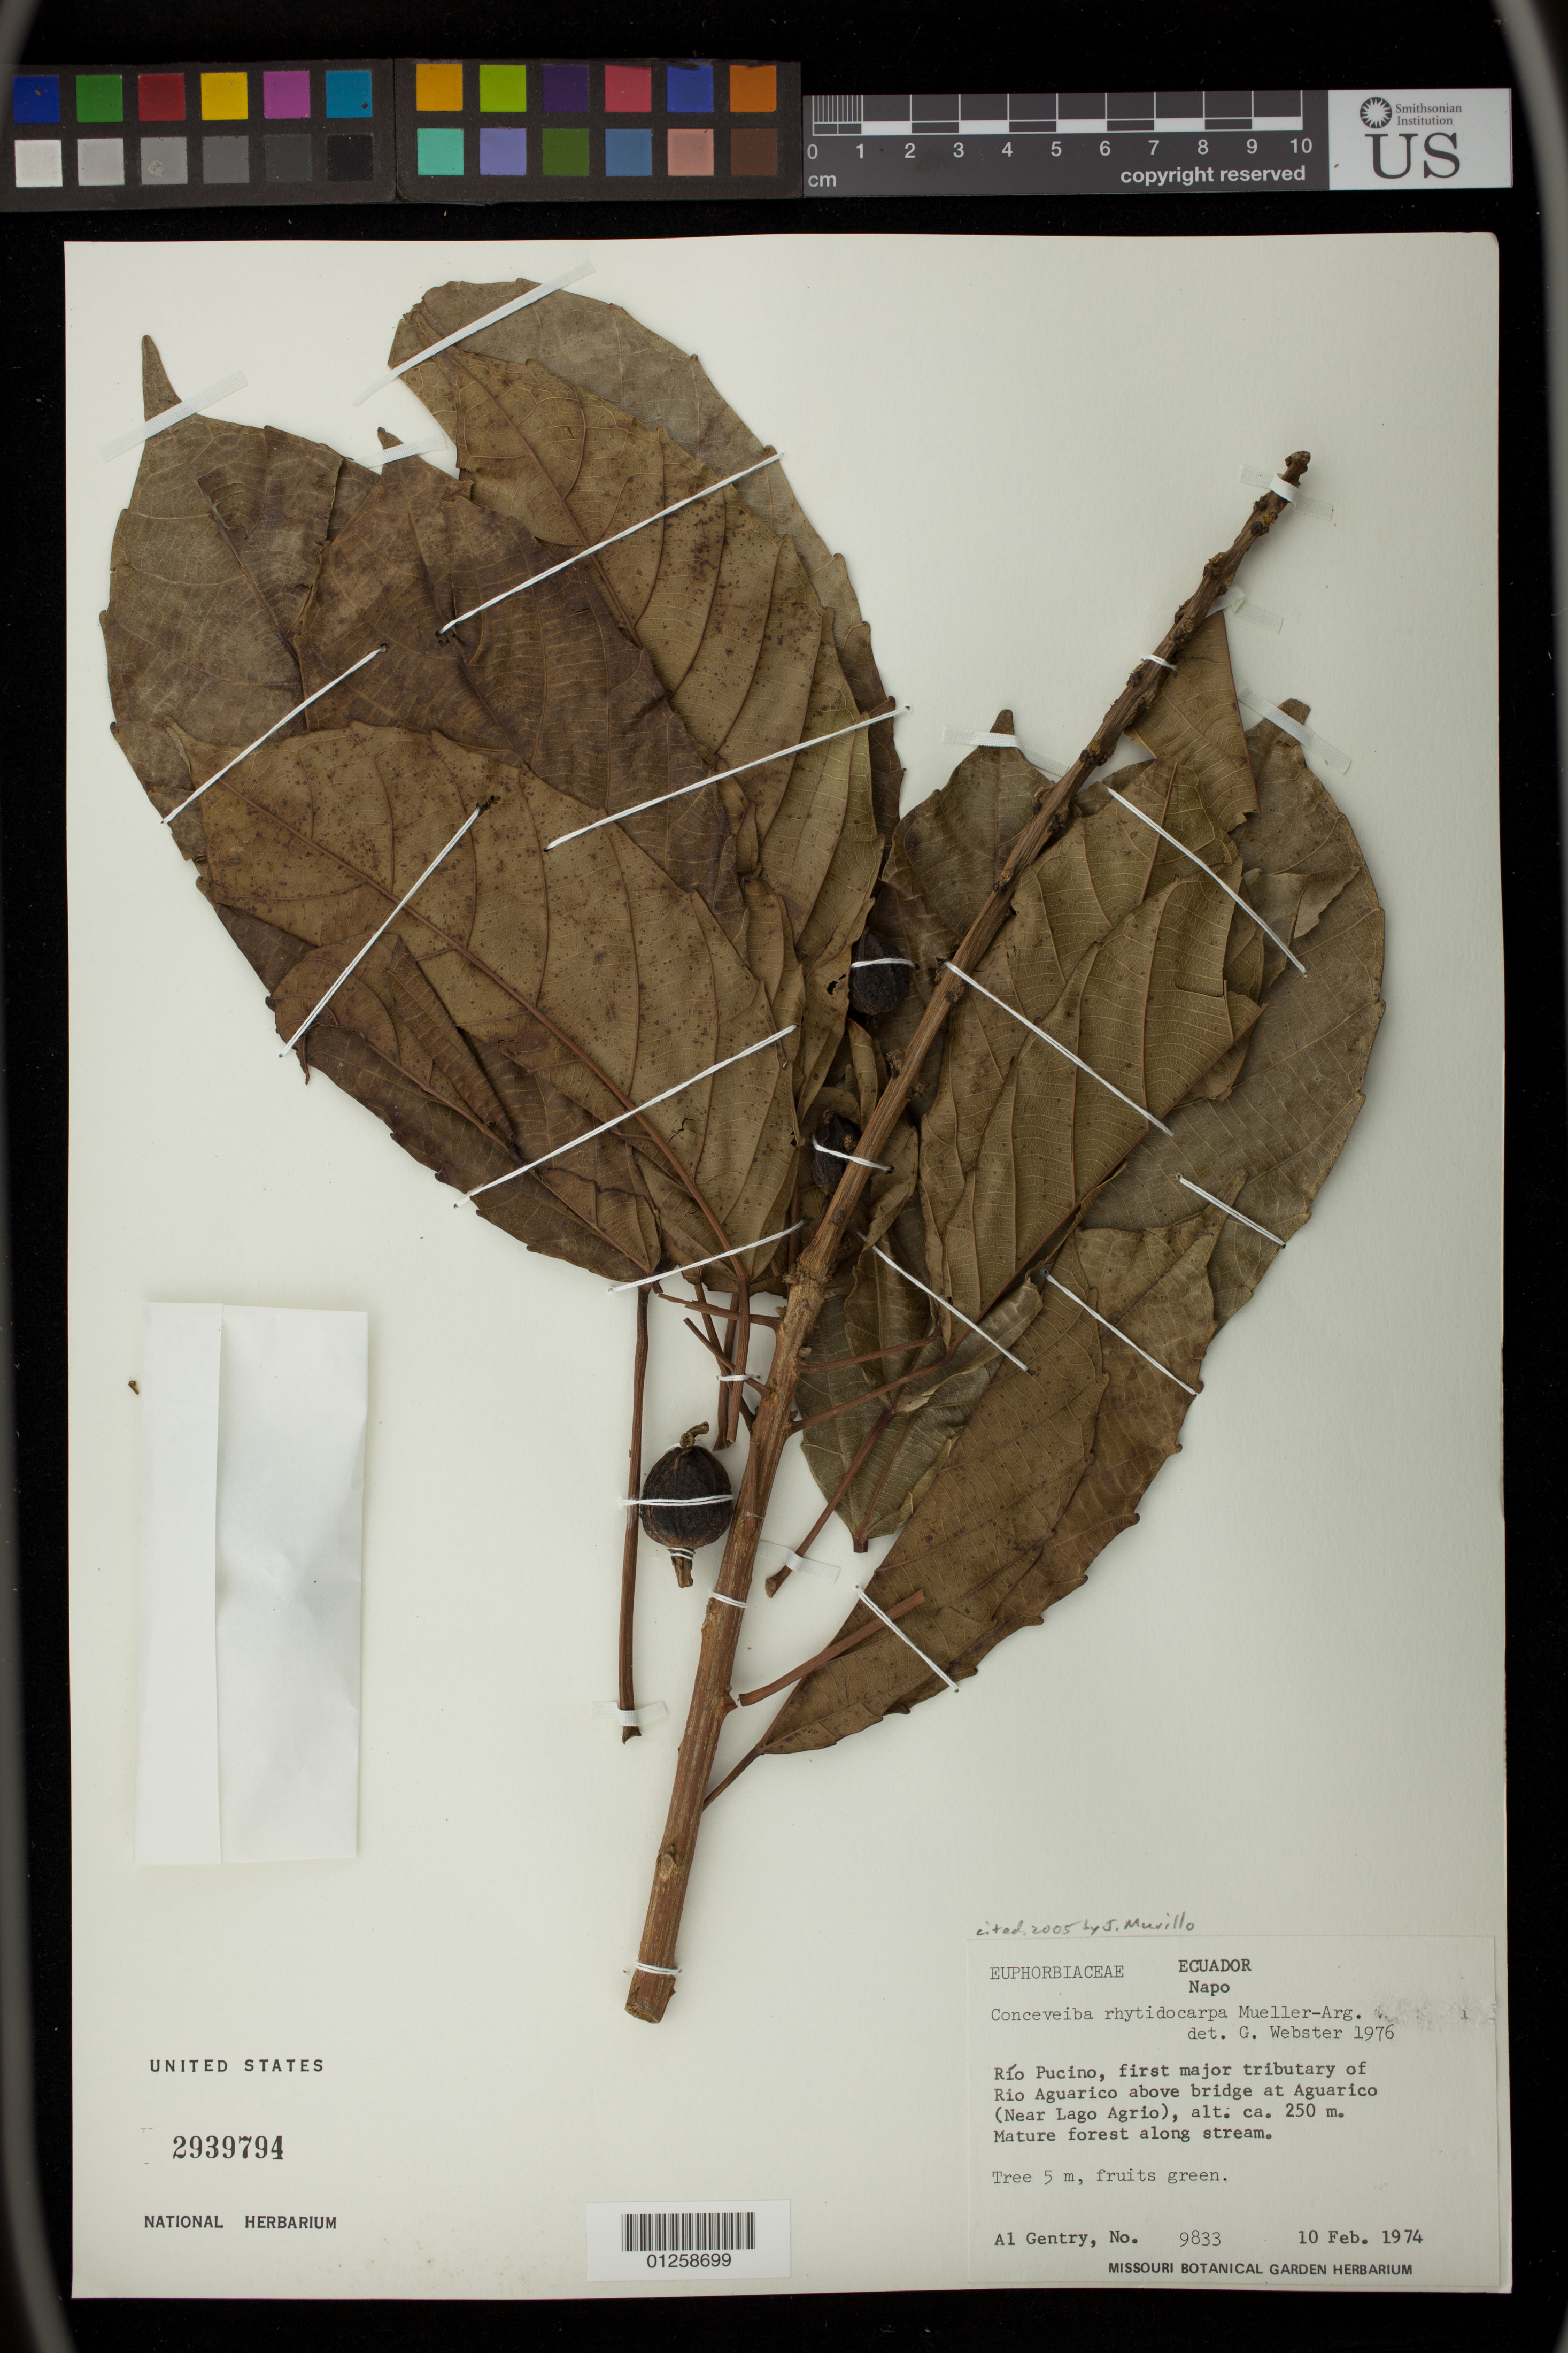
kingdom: Plantae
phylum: Tracheophyta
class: Magnoliopsida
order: Malpighiales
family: Euphorbiaceae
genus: Conceveiba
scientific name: Conceveiba rhytidocarpa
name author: Müll. Arg.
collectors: A. H. Gentry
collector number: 9833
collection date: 1974-02-10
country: Ecuador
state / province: Napo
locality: Rio Pucino, first major tributary of Rio Aguarico above bridge at Aguarico (Near Lago Agrio), alt. ca. 250 m. Mature forest along stream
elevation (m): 250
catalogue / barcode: US 2939794